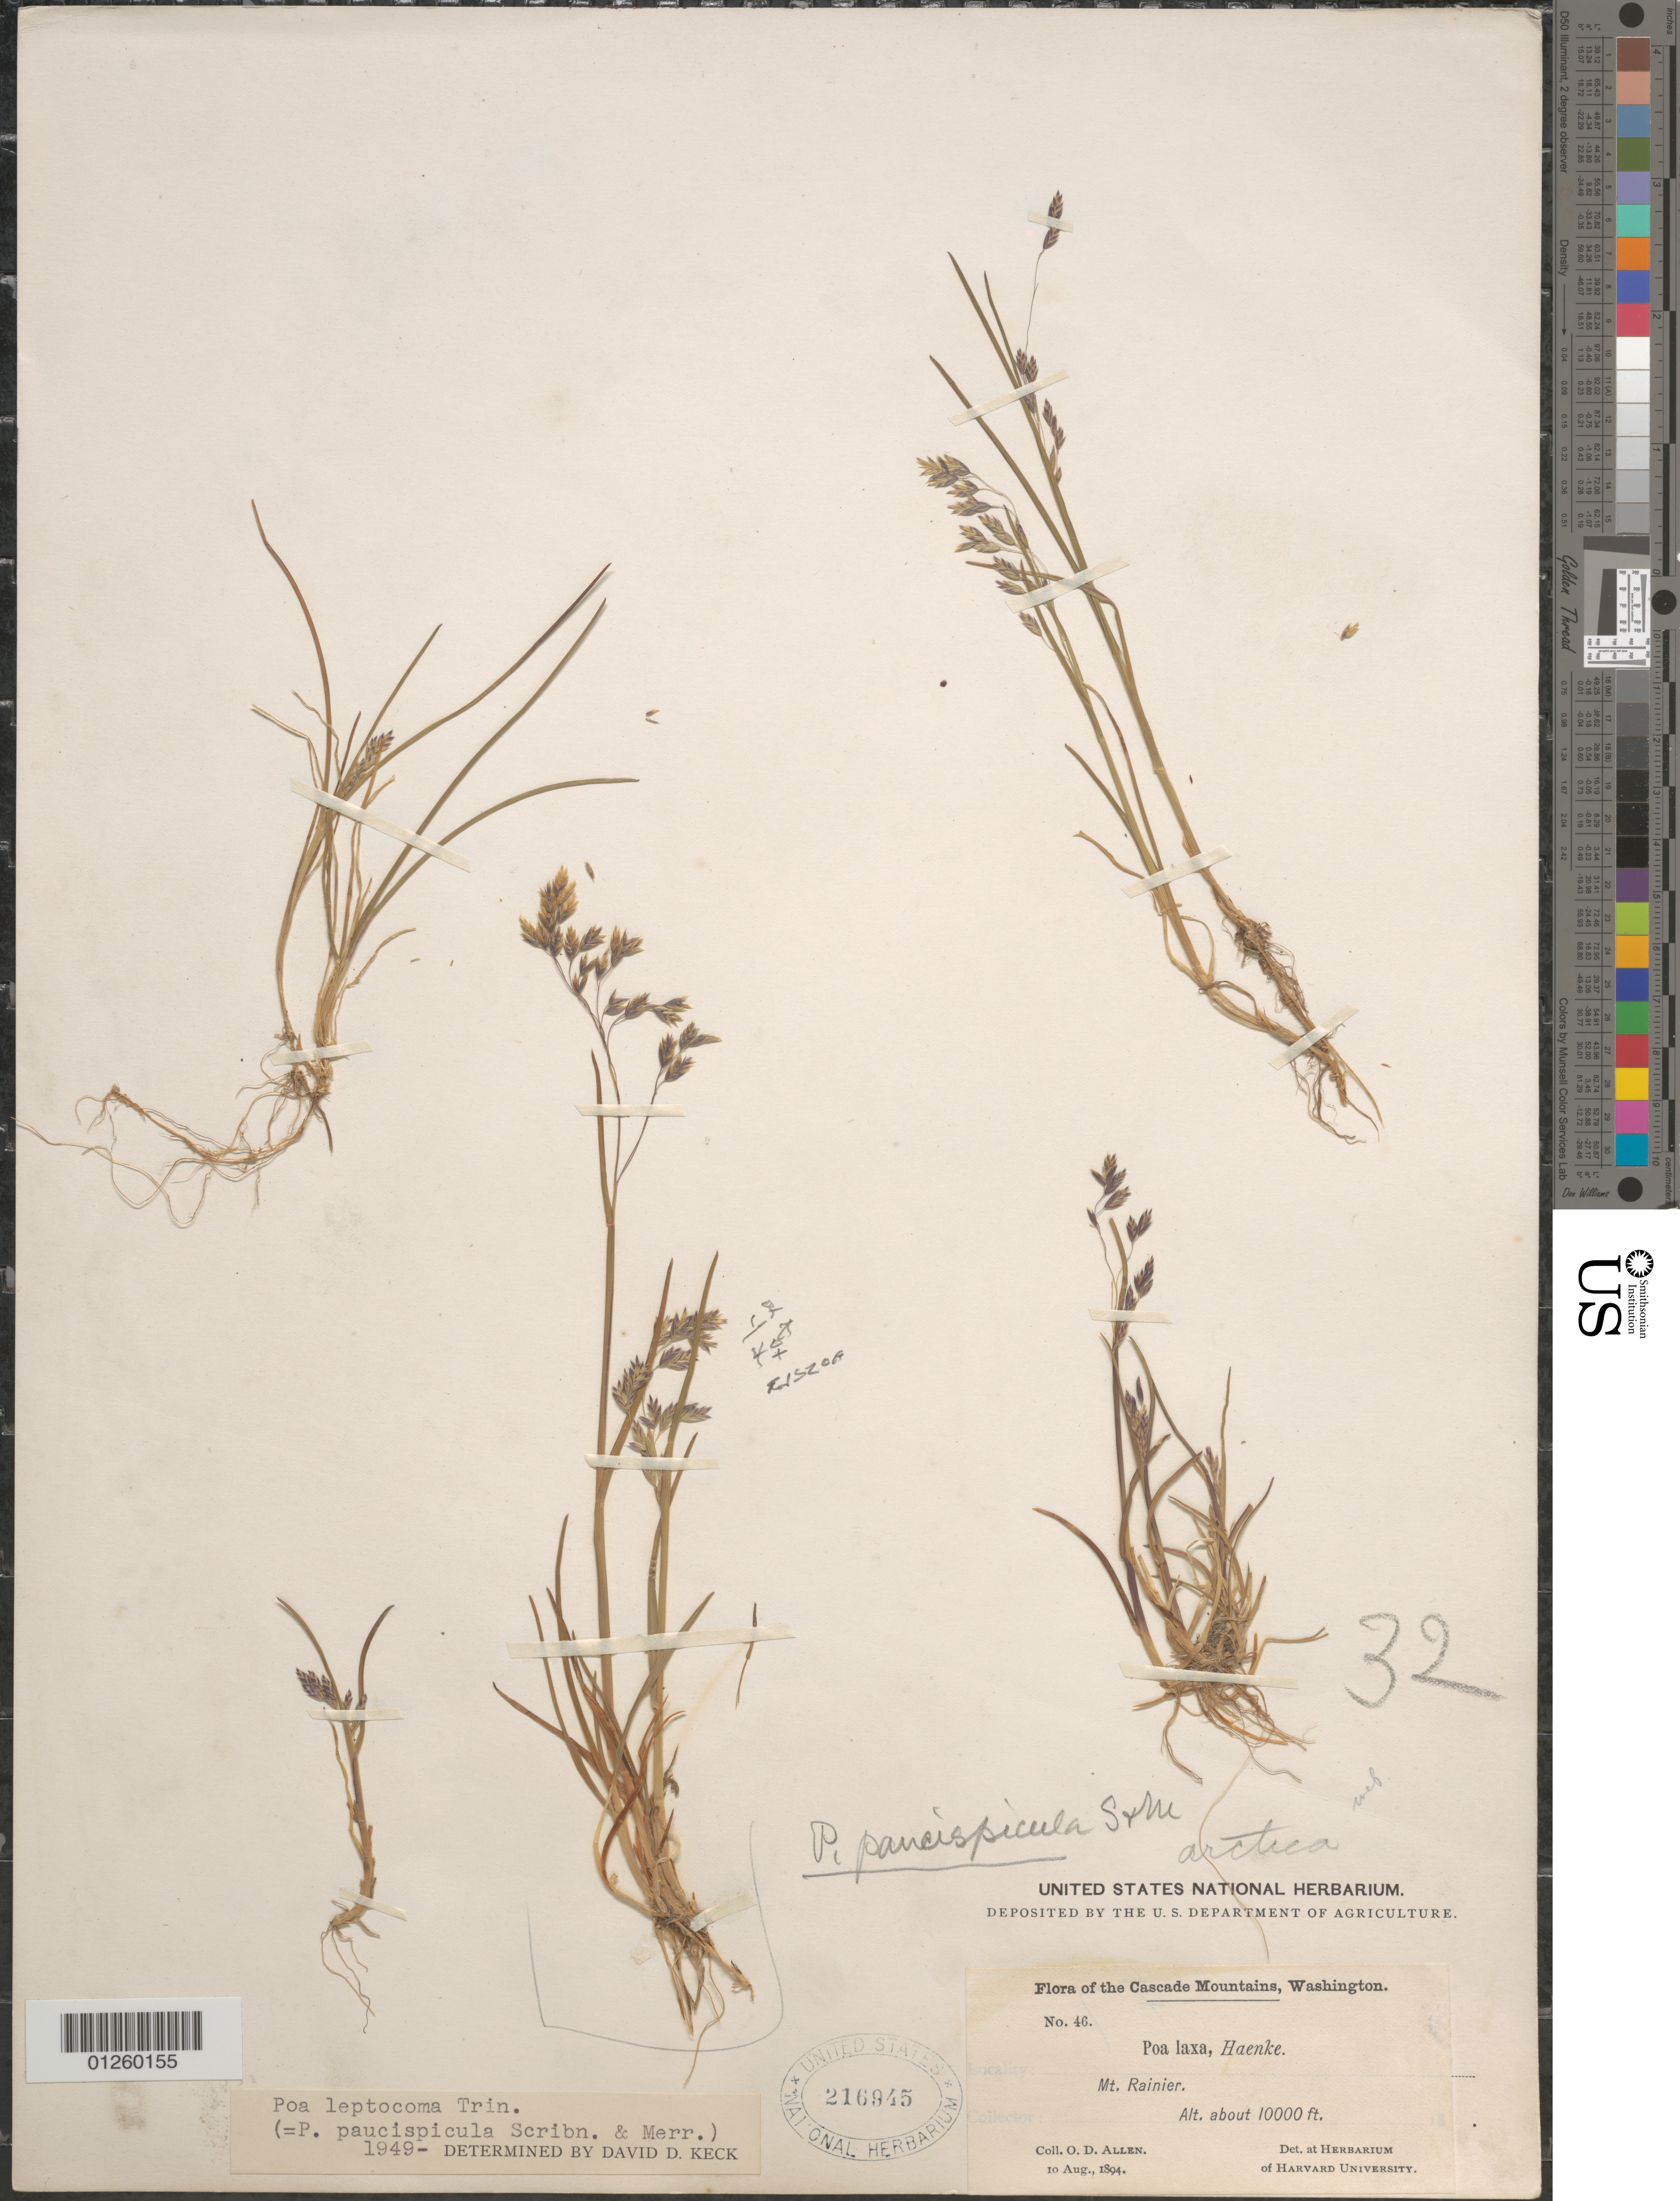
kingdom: Plantae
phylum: Tracheophyta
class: Liliopsida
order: Poales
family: Poaceae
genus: Poa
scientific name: Poa paucispicula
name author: Scribn. & Merr.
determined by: Soreng, Robert J., Research Associate (BOT), Smithsonian Institution - National Museum of Natural History (UNITED STATES)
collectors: O. D. Allen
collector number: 46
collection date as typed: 10 Aug., 1894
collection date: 1894-08-10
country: United States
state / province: Washington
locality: Mt. Rainier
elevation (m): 3048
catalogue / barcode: US 216945